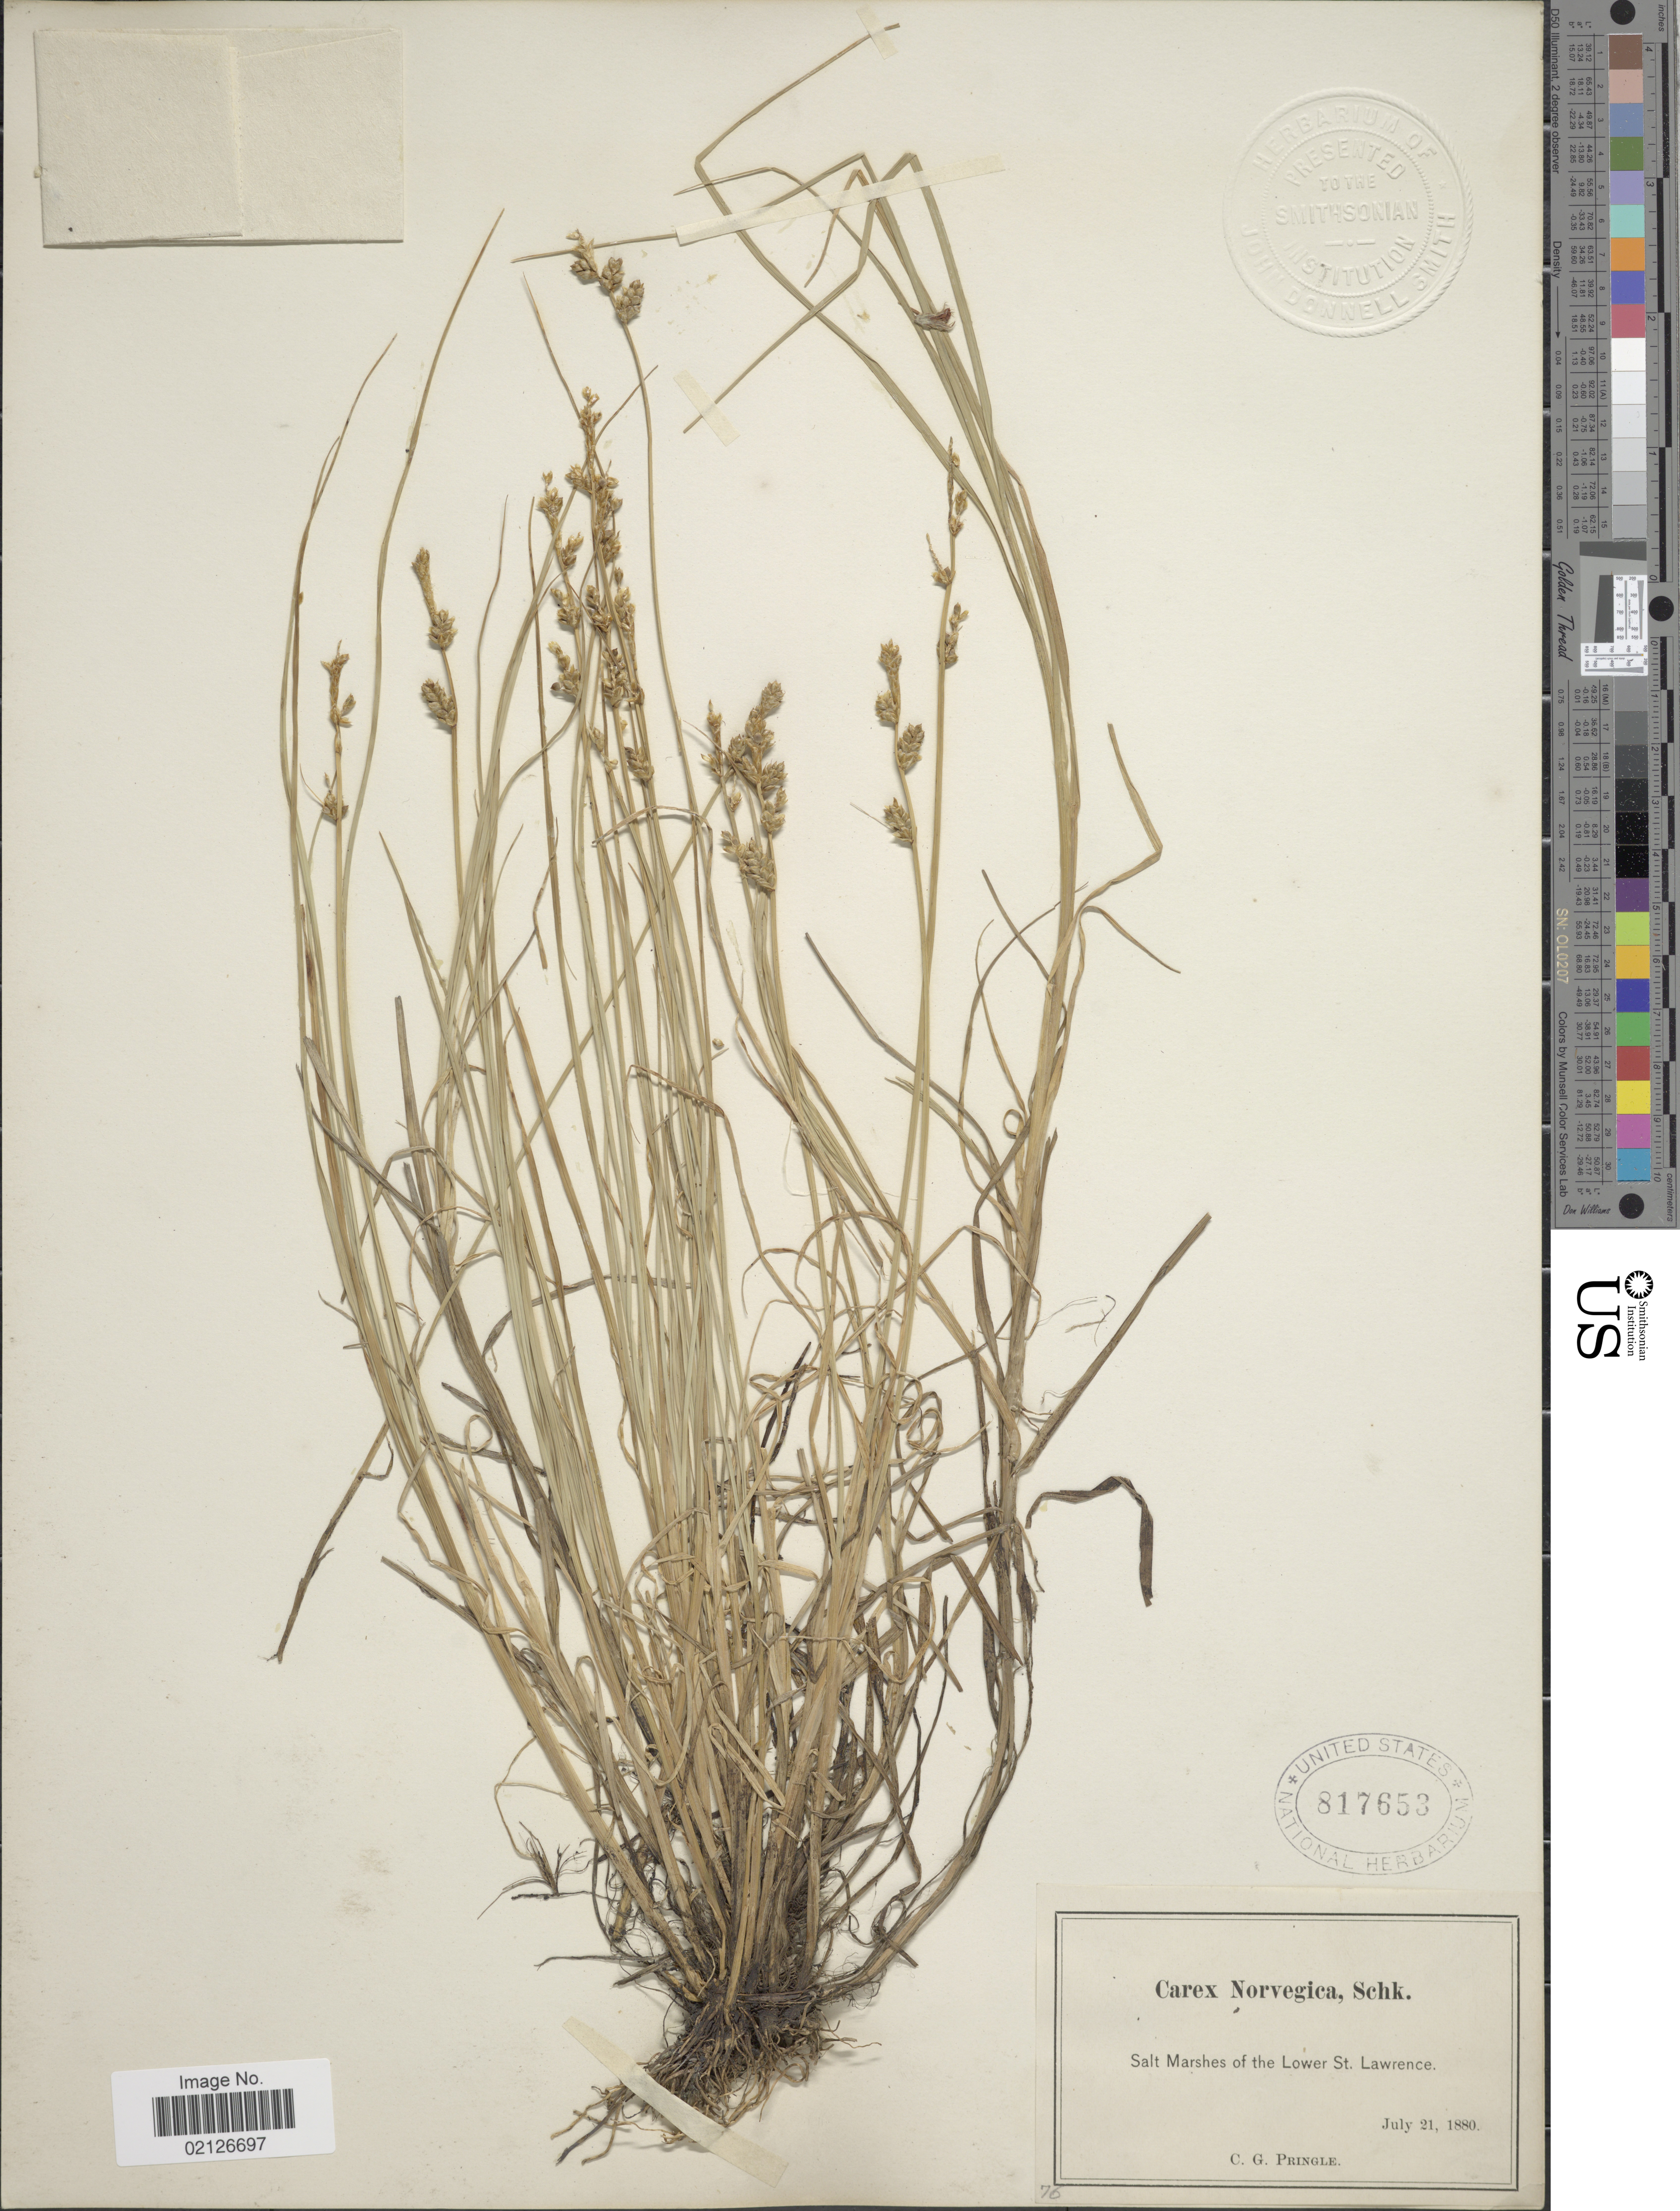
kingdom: Plantae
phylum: Tracheophyta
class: Liliopsida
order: Poales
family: Cyperaceae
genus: Carex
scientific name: Carex norvegica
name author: Retz.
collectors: C. G. Pringle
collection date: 1880-07-21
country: Canada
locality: Salt Marshes of the Lower St. Lawrence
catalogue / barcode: US 817653